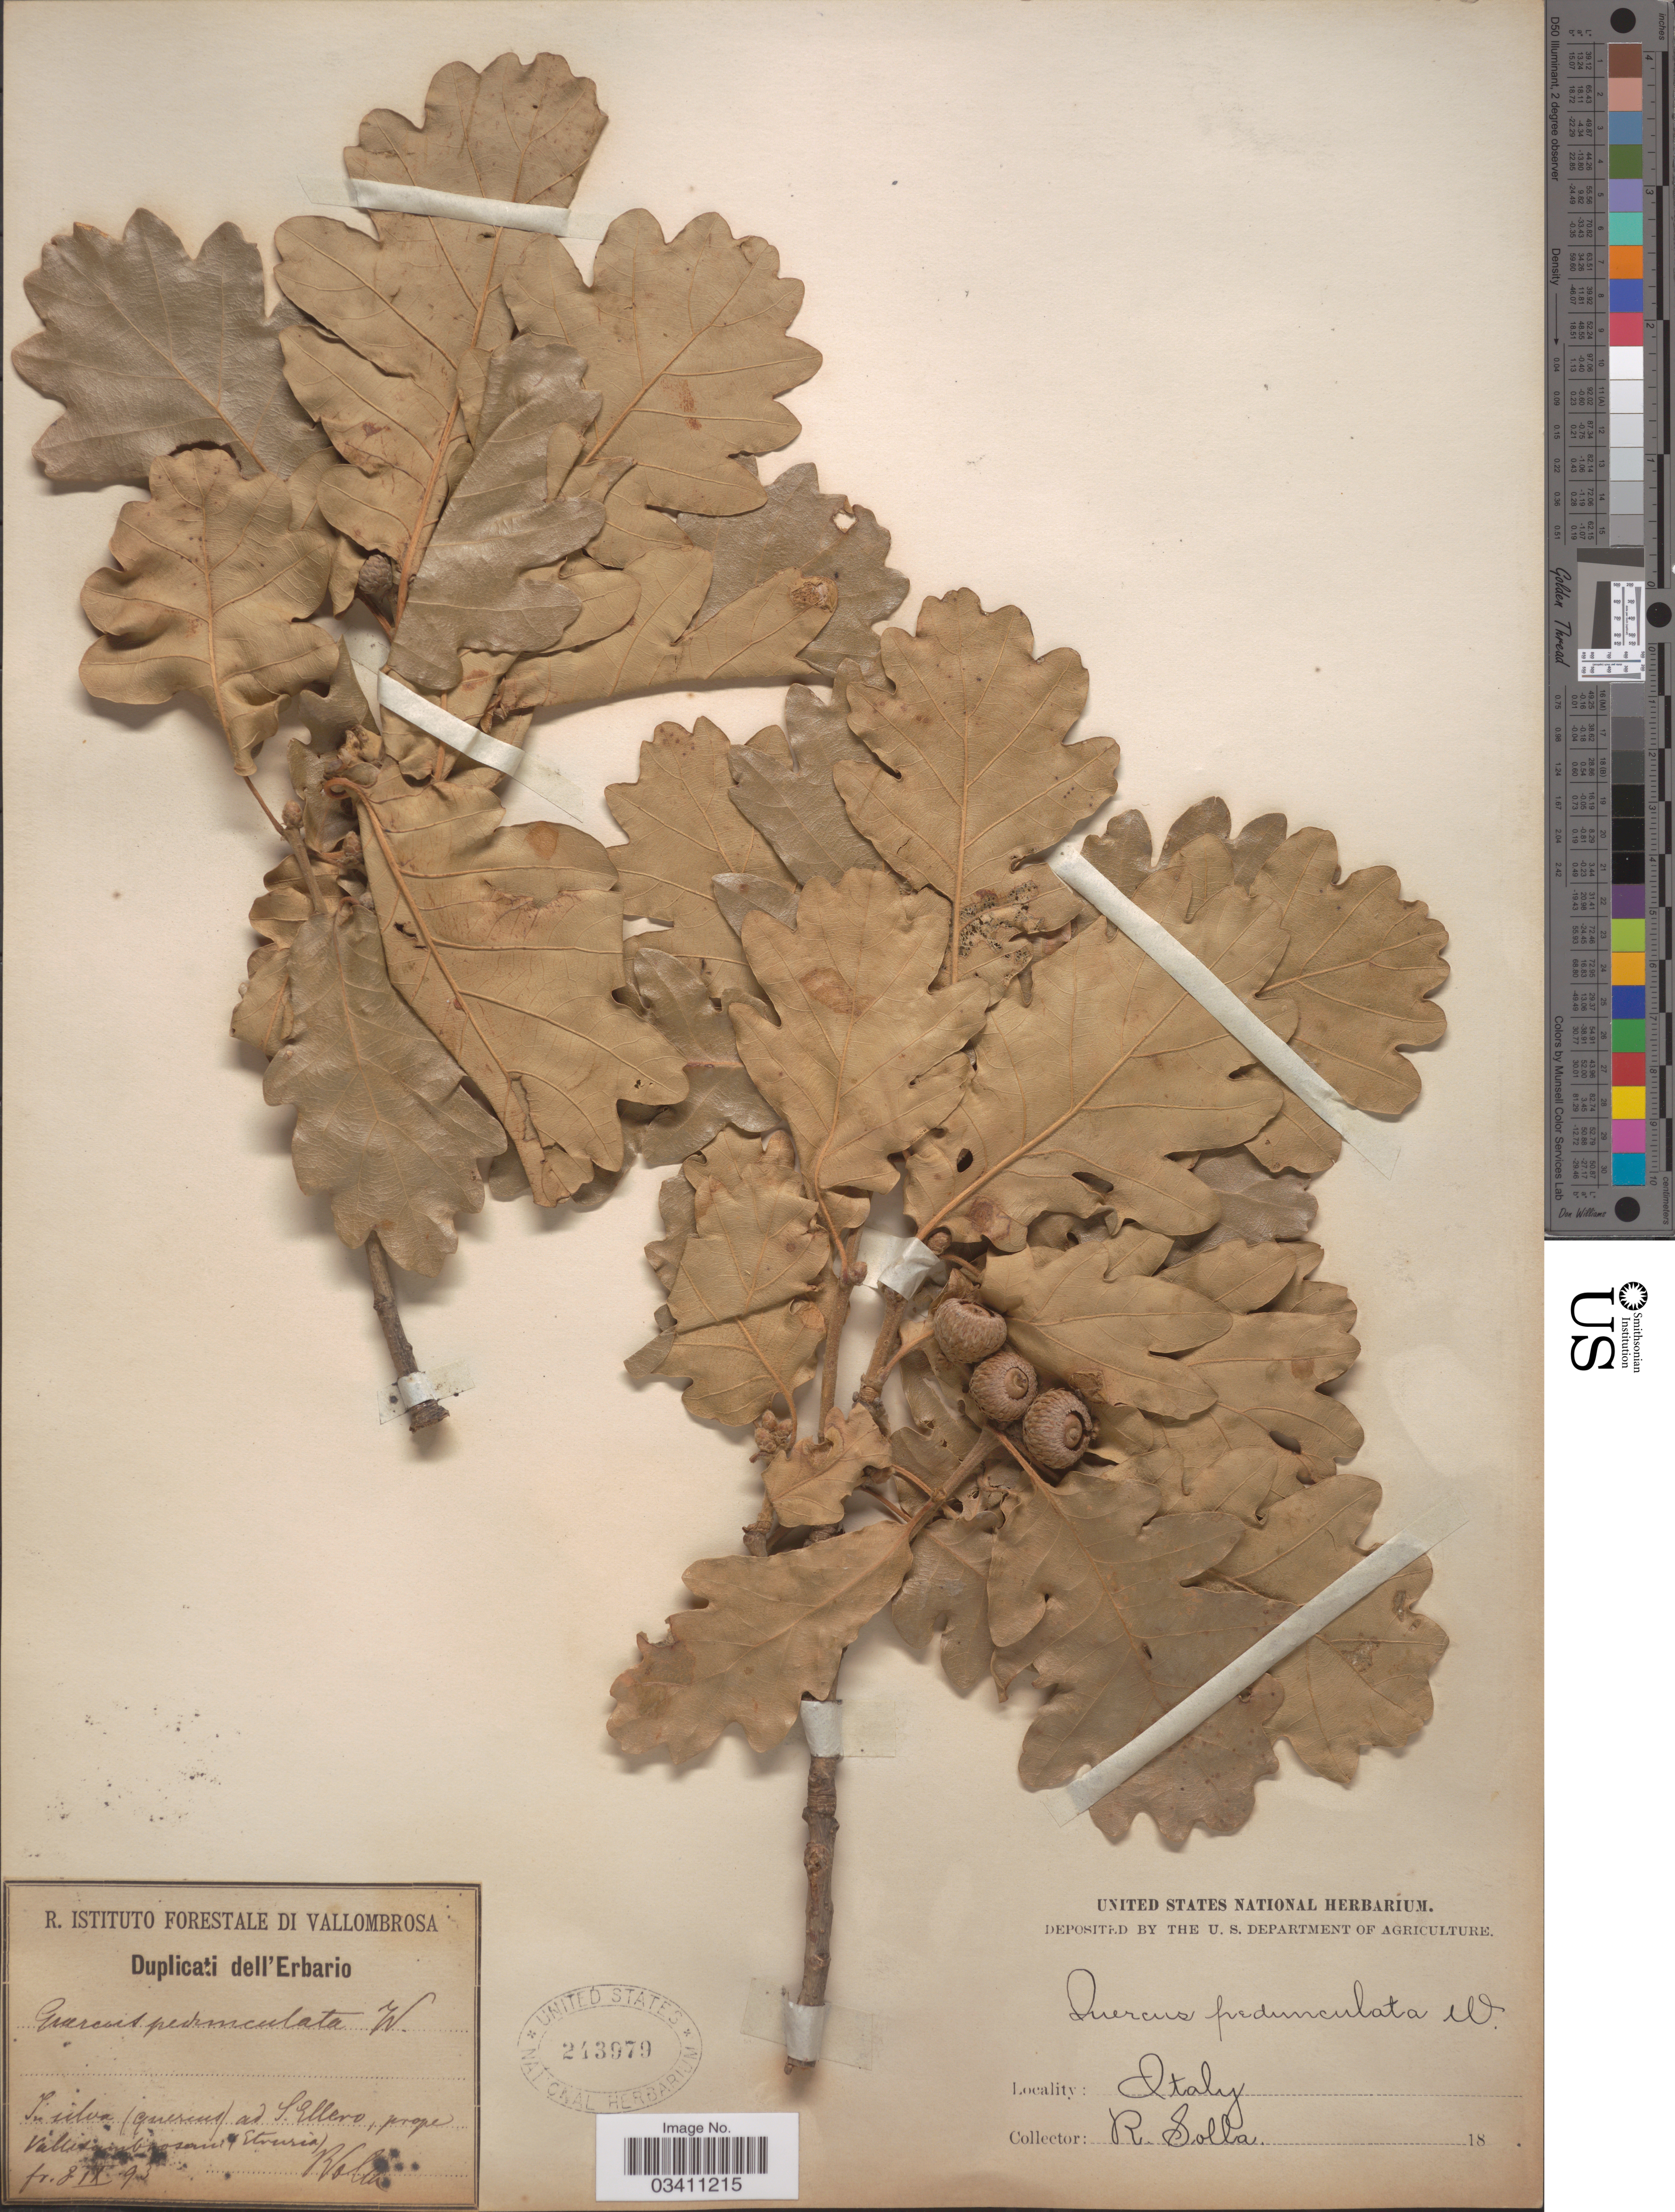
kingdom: Plantae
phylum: Tracheophyta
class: Magnoliopsida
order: Fagales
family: Fagaceae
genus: Quercus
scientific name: Quercus robur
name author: L.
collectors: R. Solla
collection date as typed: Transcribed d/m/y: 8/9/93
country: Italy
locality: In silva (quercus) ad S. Ellero, prope Vallembrosanis (Etruria). [interpreted]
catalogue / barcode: US 243979